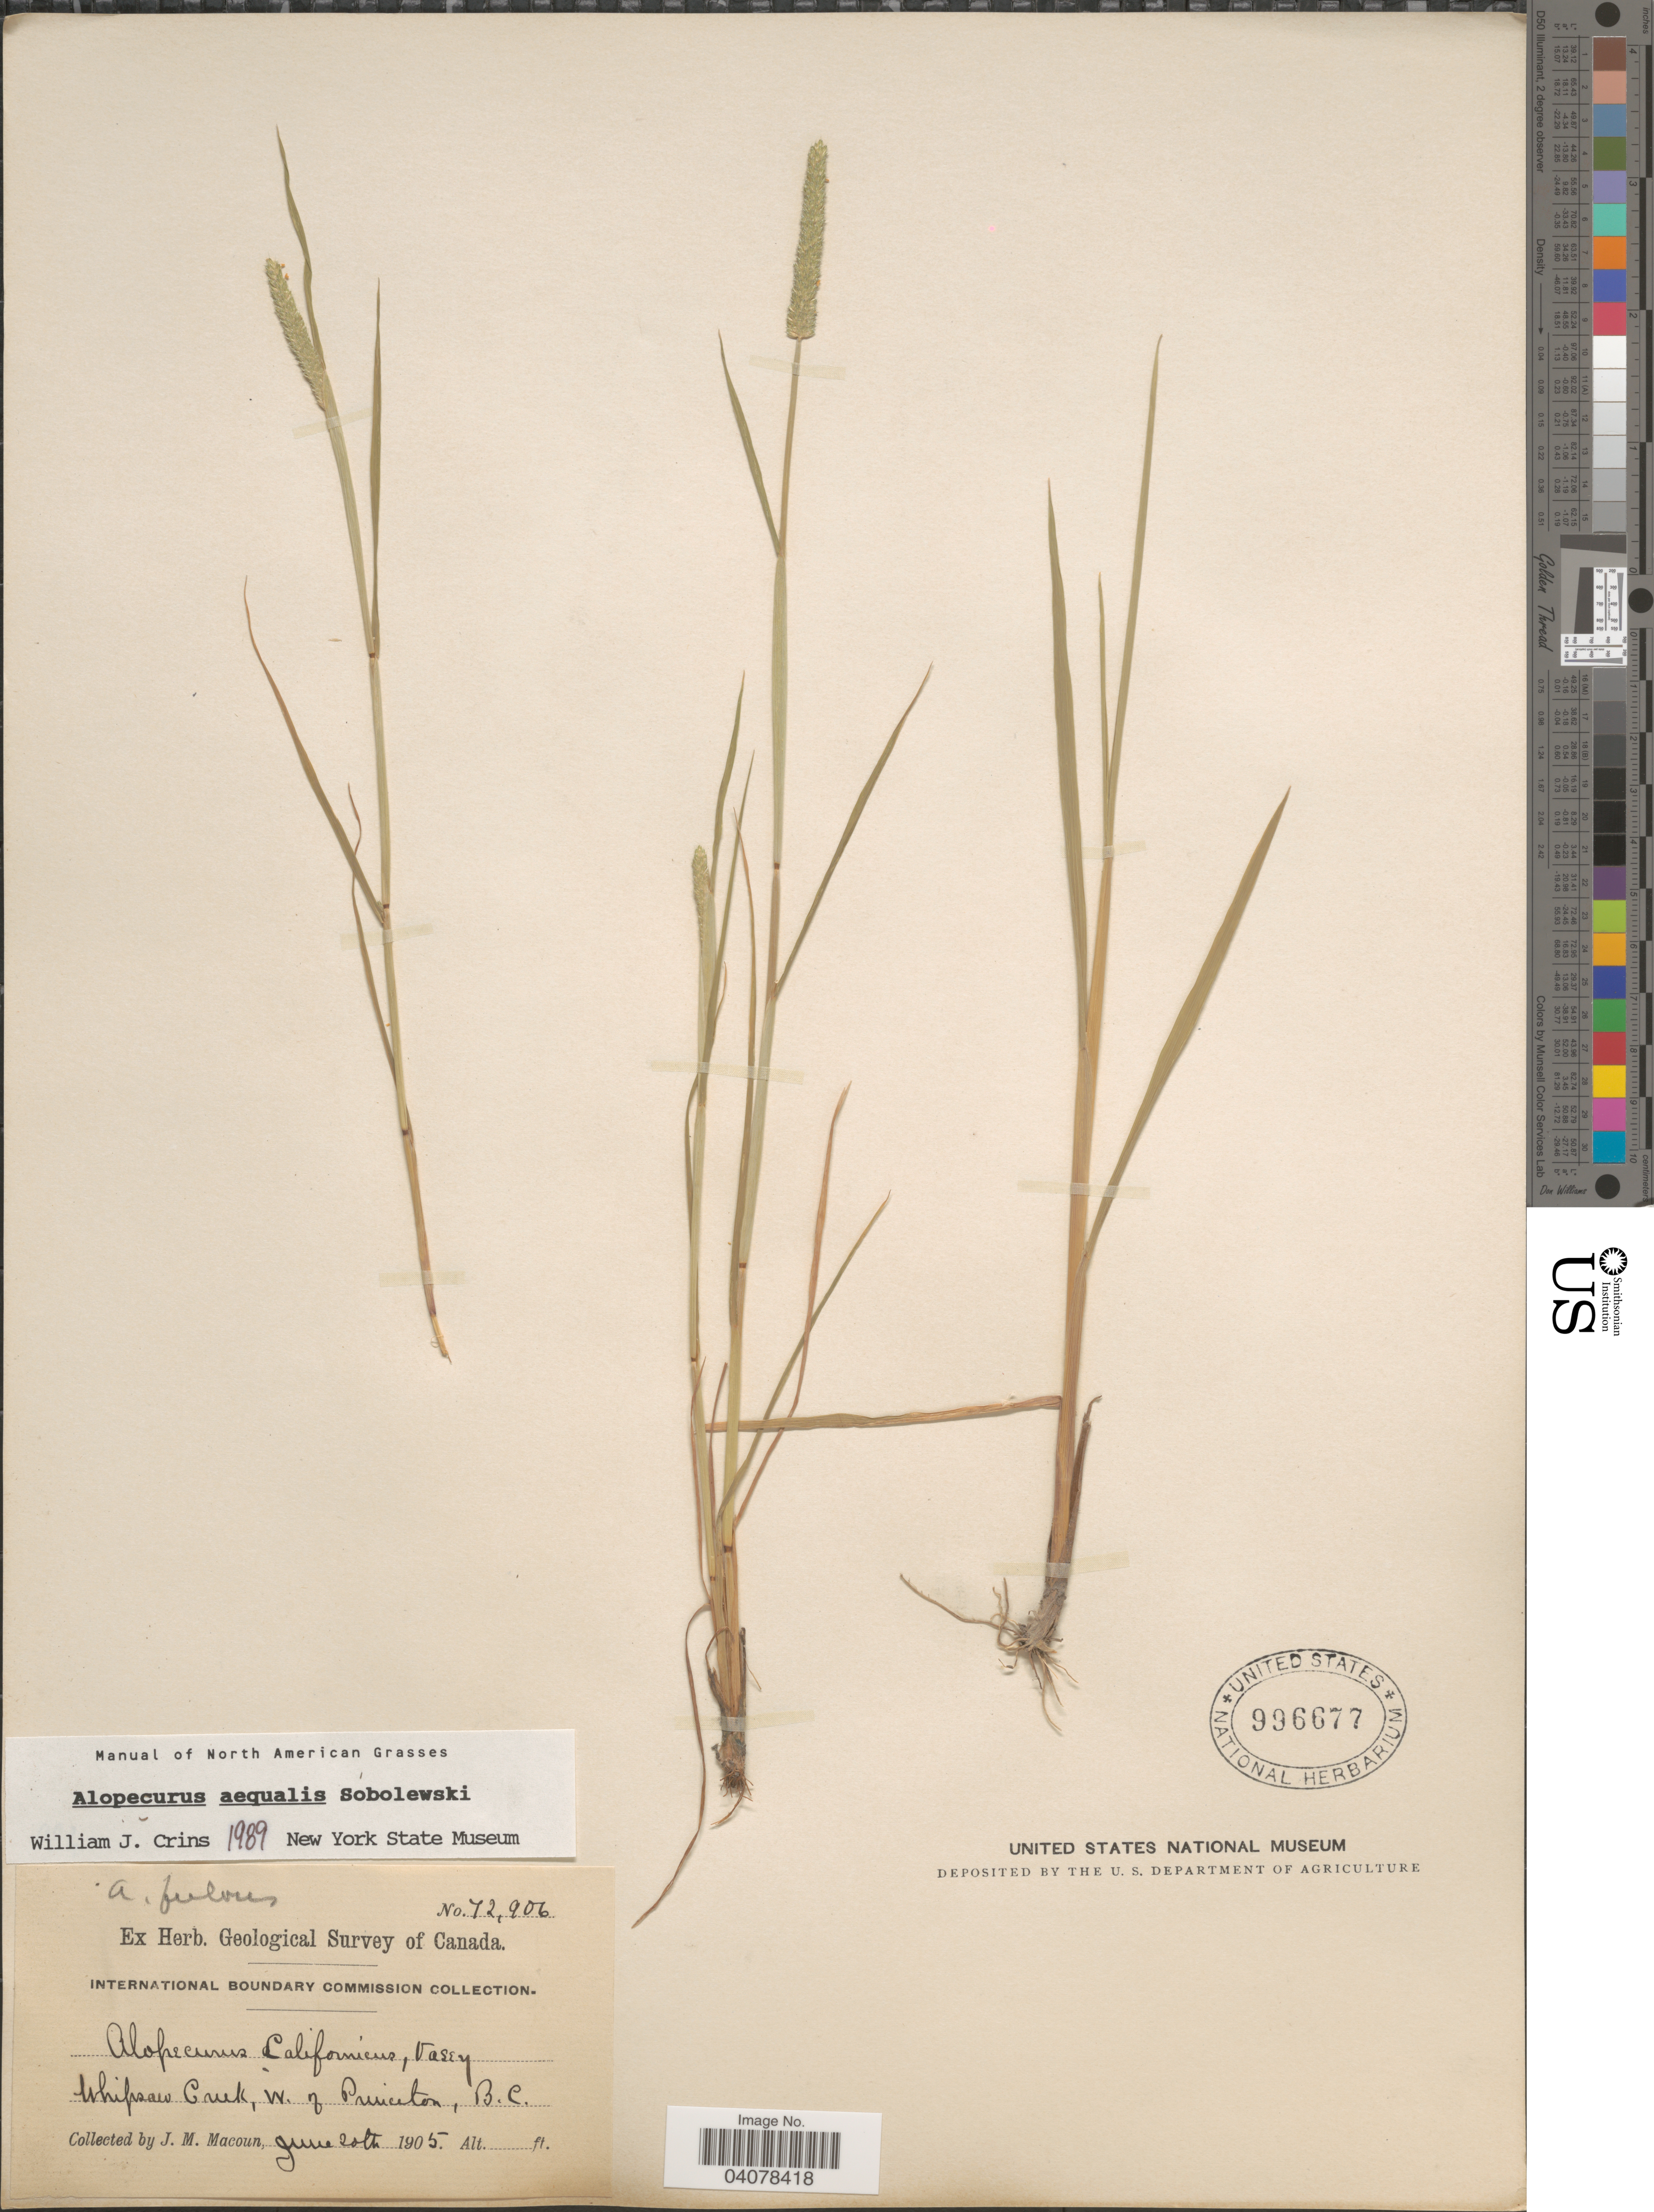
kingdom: Plantae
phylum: Tracheophyta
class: Liliopsida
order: Poales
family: Poaceae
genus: Alopecurus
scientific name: Alopecurus aequalis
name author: Sobol.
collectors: J. M. Macoun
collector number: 72906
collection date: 1905-06-20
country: Canada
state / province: British Columbia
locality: Herb. Geological Survey of Canada. Whipsaw Creek, W. of Princeton.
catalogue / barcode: US 996677